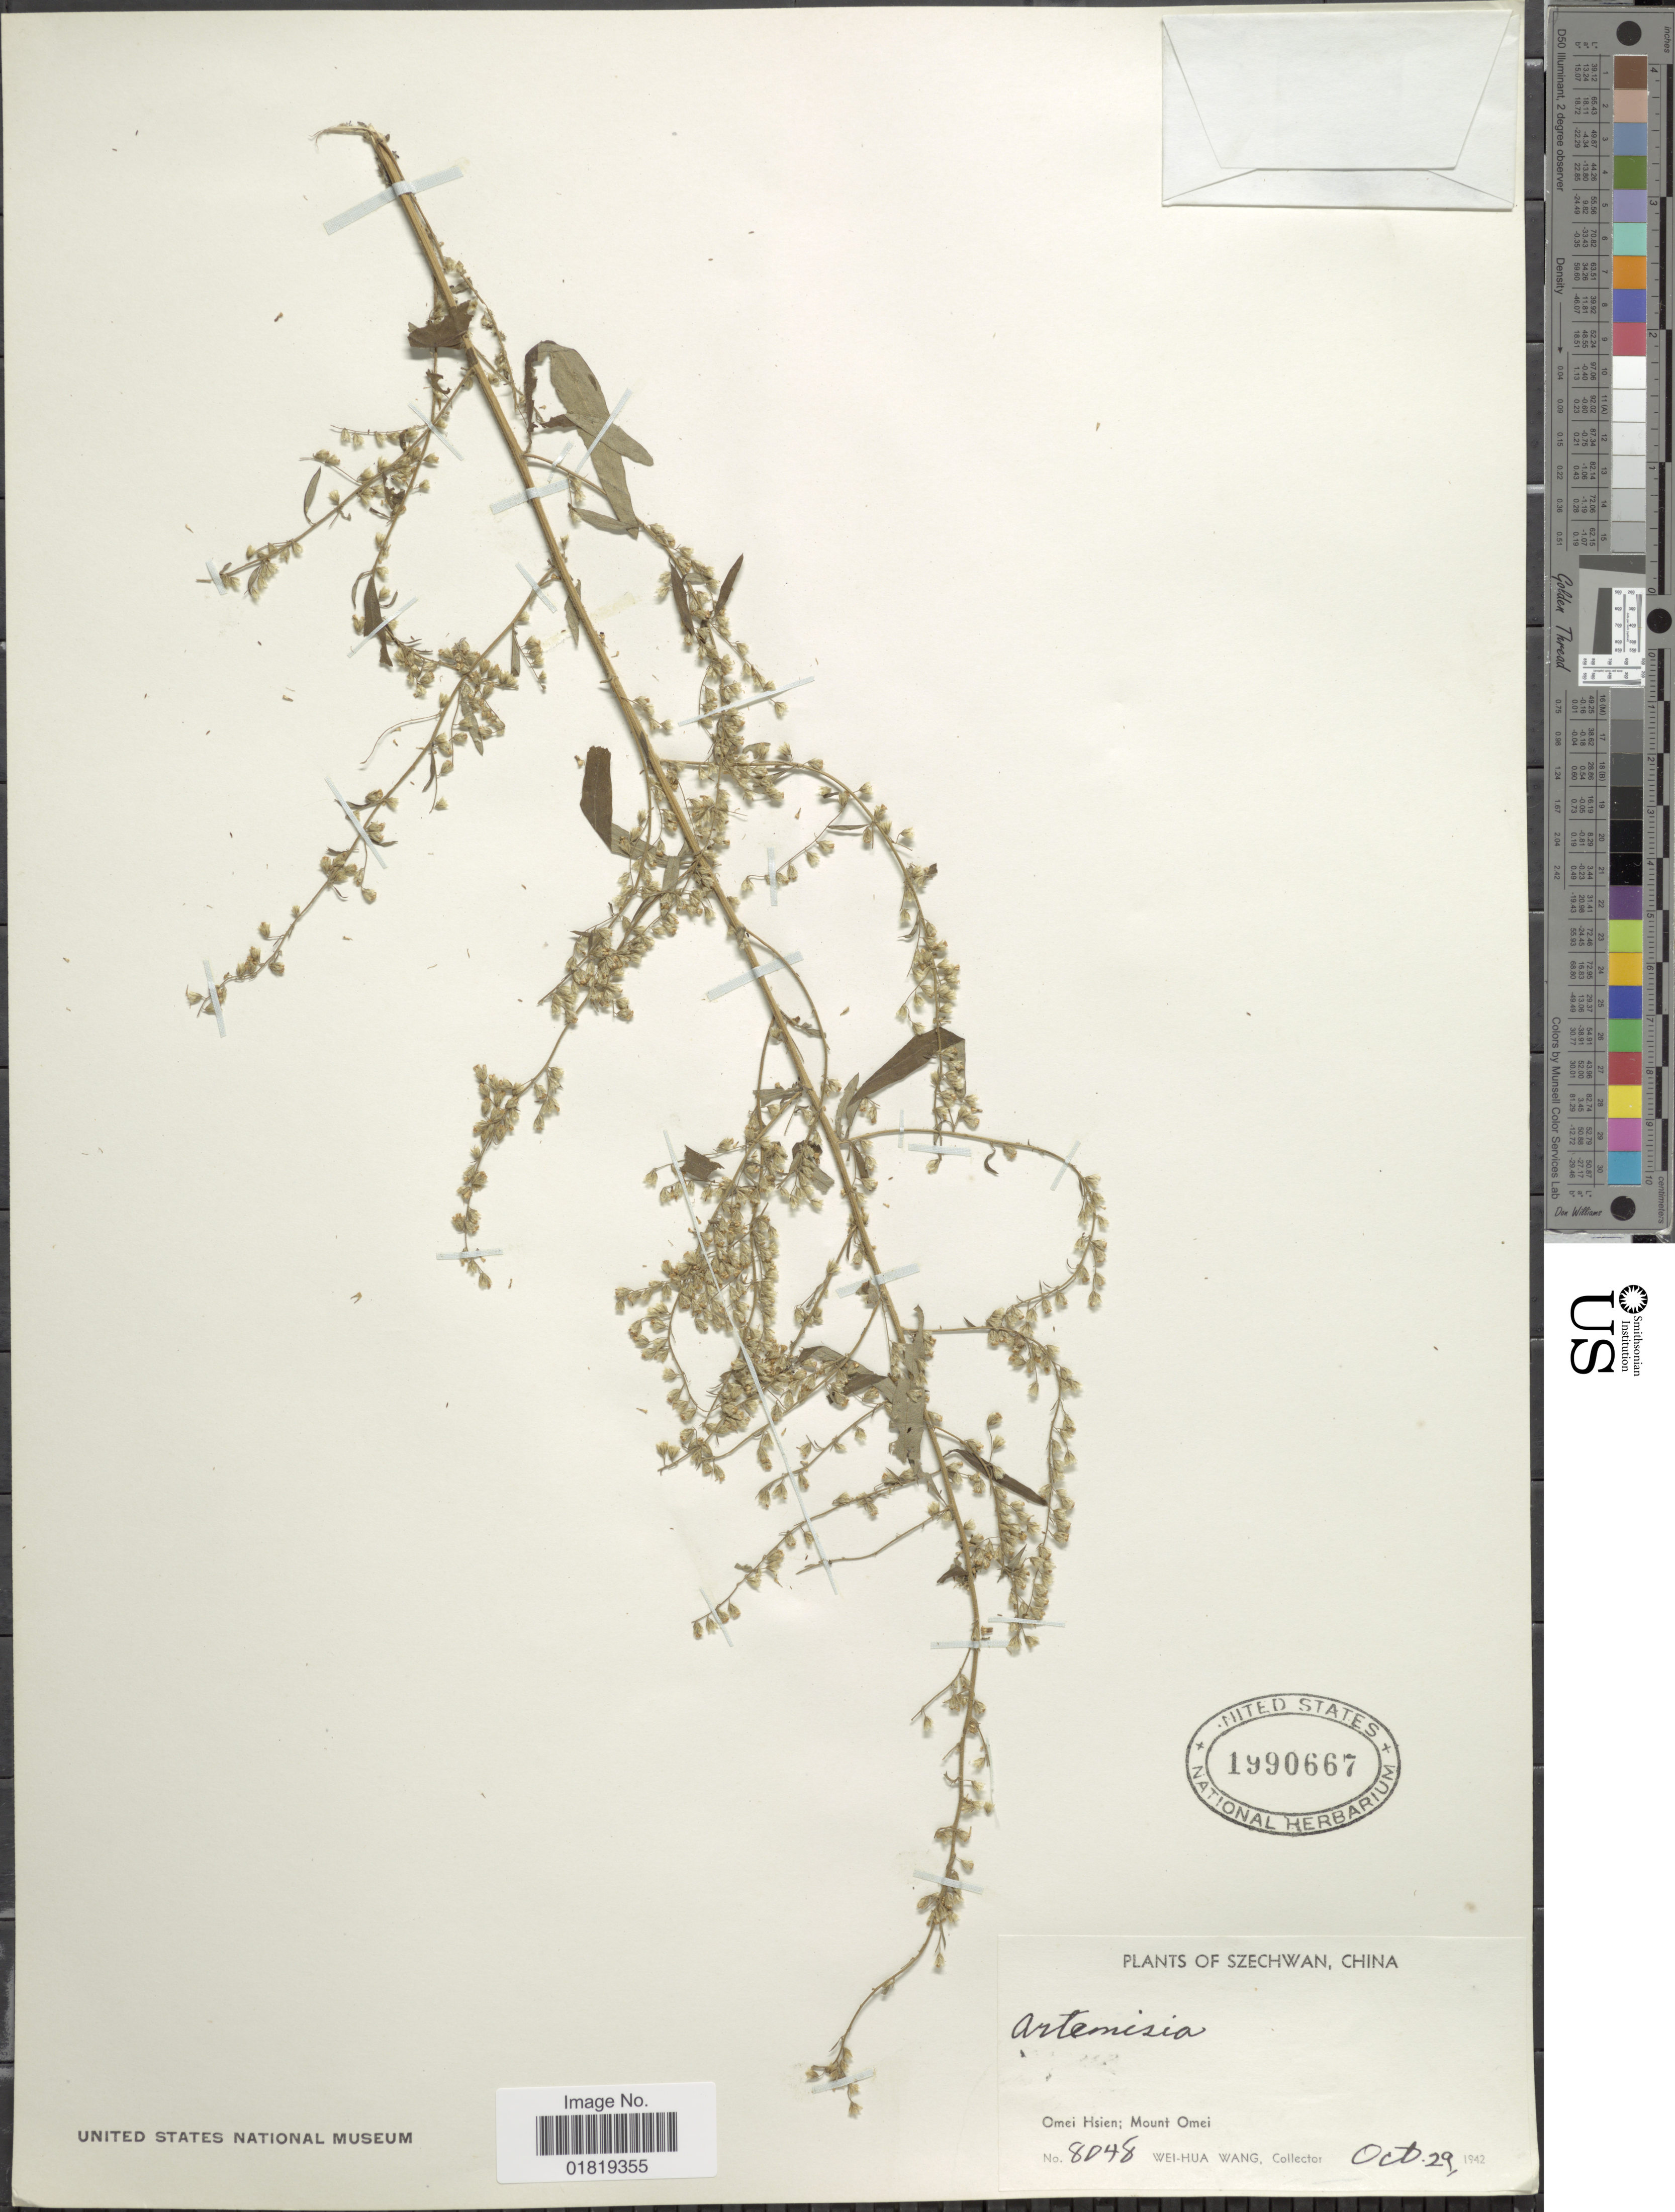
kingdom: Plantae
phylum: Tracheophyta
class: Magnoliopsida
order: Asterales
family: Asteraceae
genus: Artemisia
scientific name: Artemisia sp.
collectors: W. Wang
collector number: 8048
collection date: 1942-10-29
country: China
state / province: Sichuan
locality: Szechwan, Omei Hsien; Mount Omei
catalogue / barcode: US 1990667